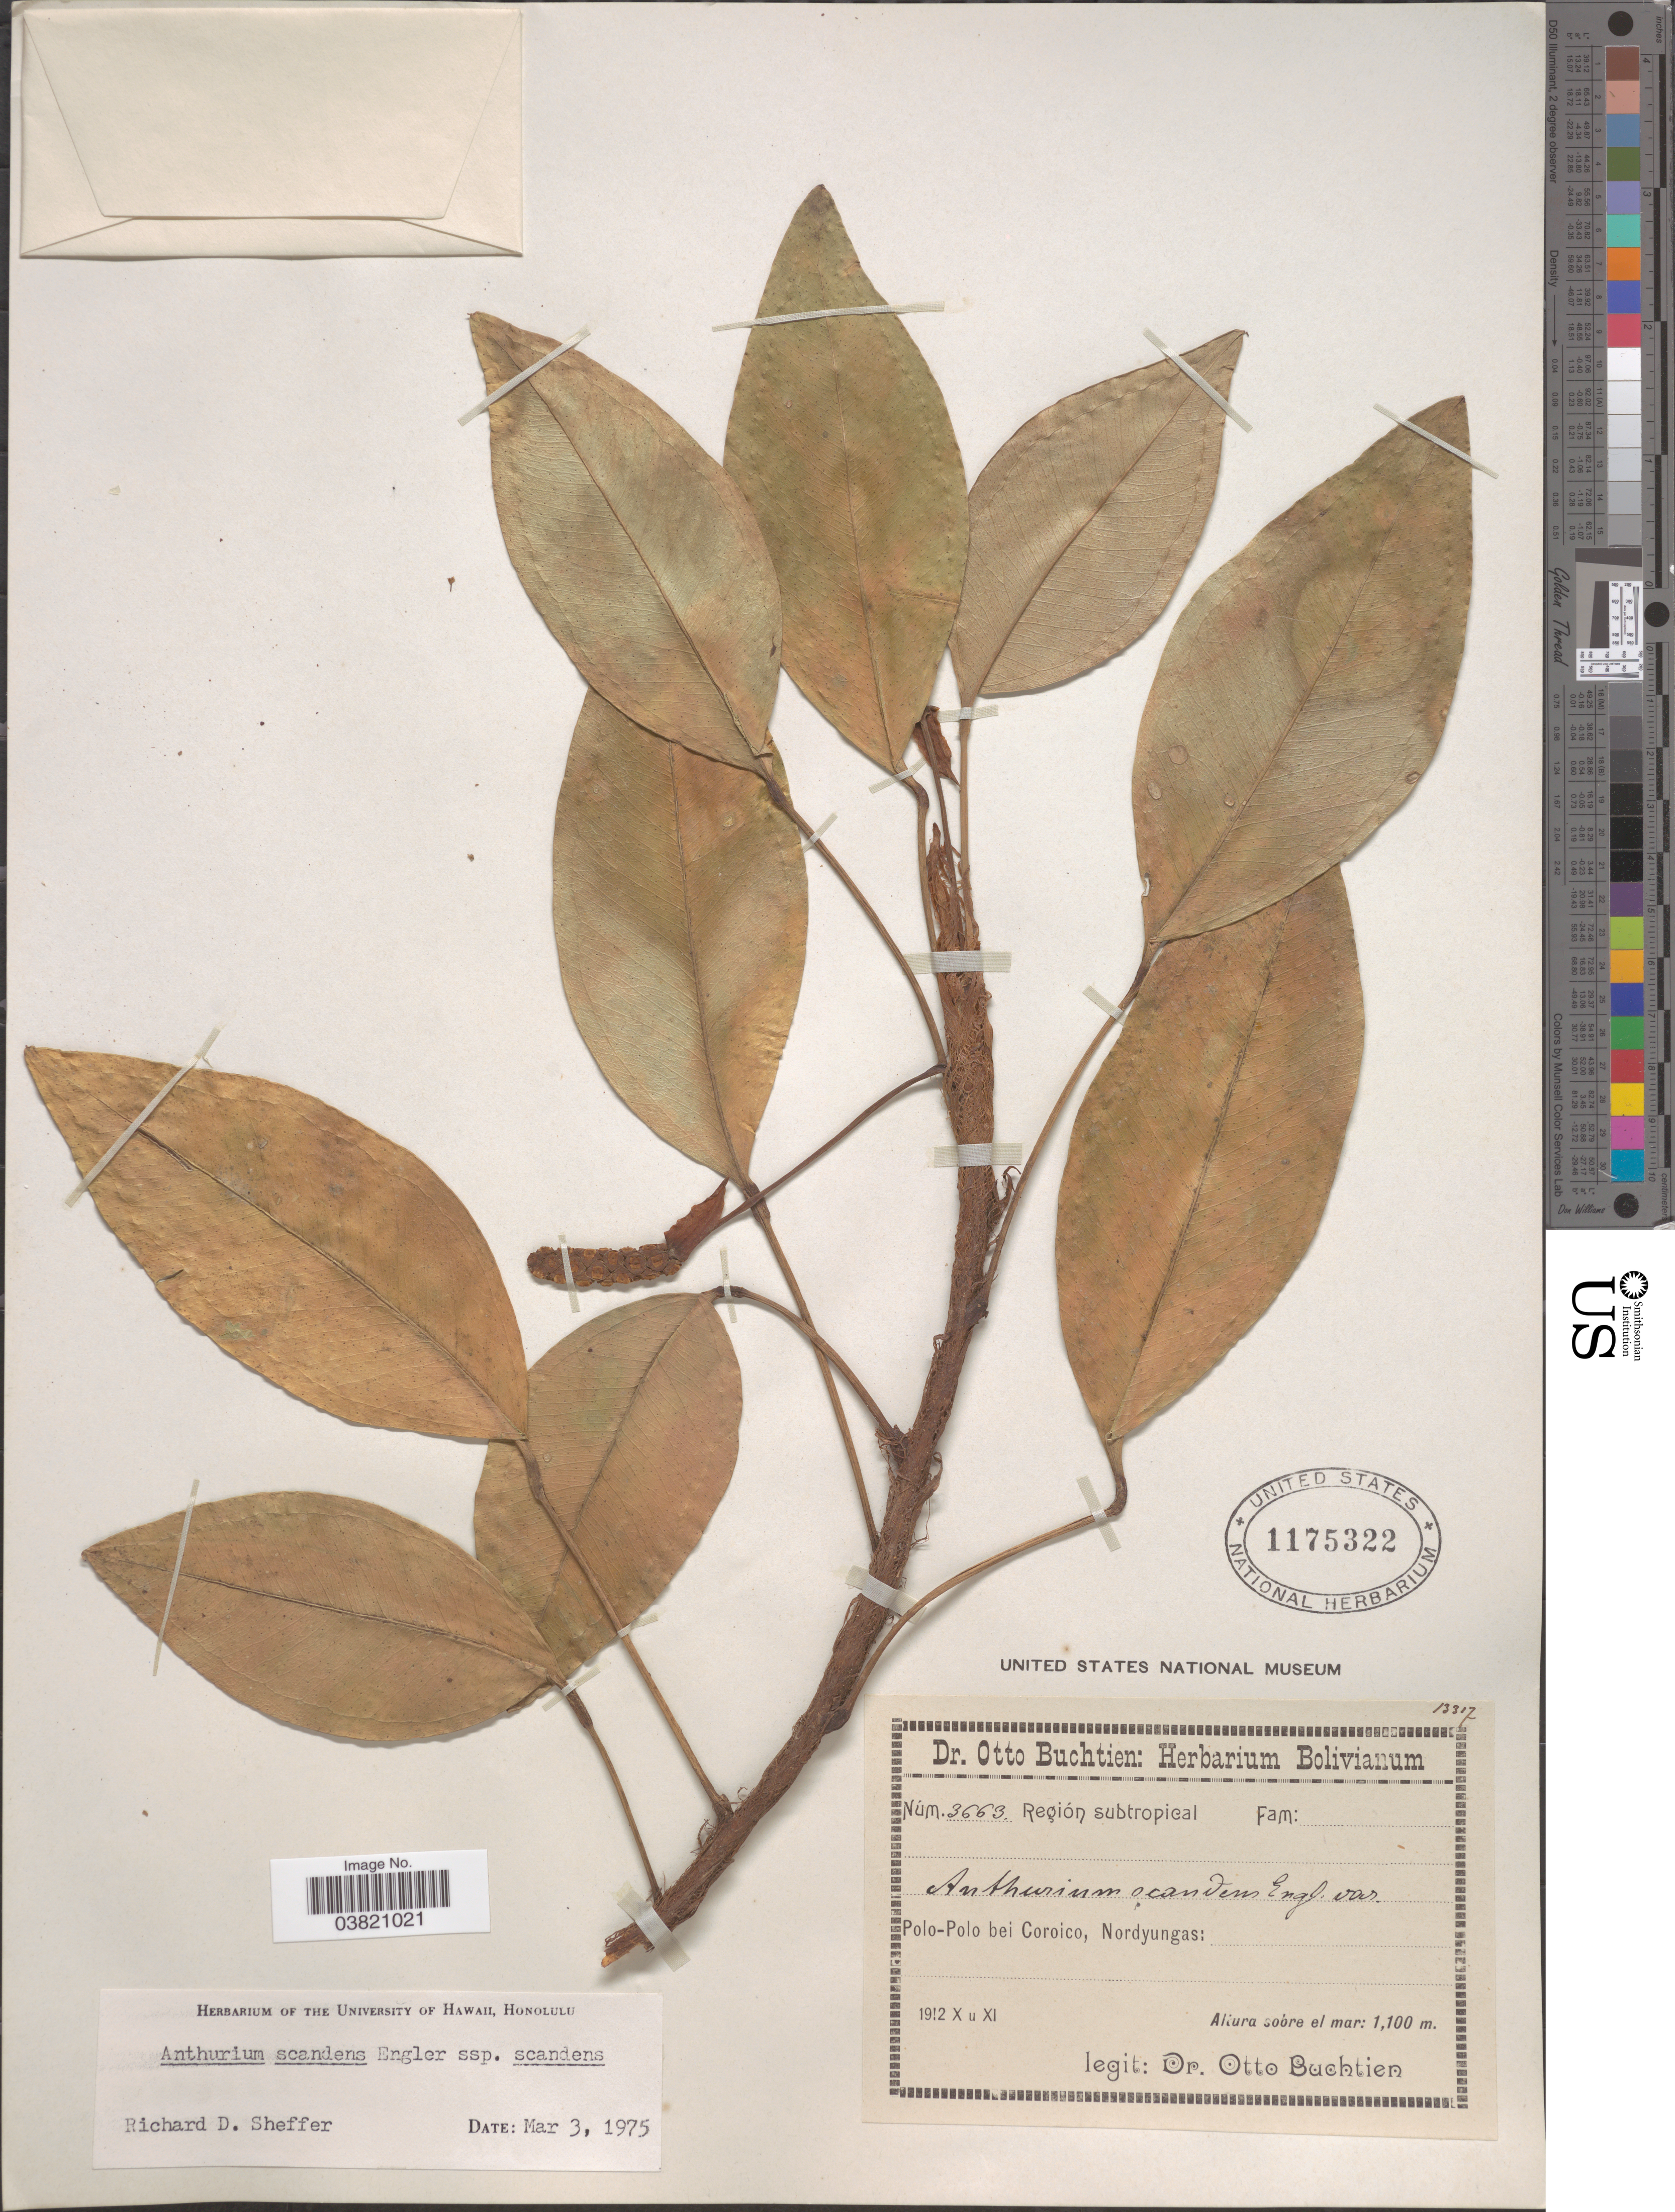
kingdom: Plantae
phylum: Tracheophyta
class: Liliopsida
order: Alismatales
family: Araceae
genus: Anthurium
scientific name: Anthurium scandens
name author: (Aubl.) Engl.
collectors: O. Buchtien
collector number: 3663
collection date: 1912-10/1912-11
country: Bolivia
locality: Región subtropical. Polo-Polo Coroico, Nordyungas.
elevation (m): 1100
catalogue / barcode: US 1175322